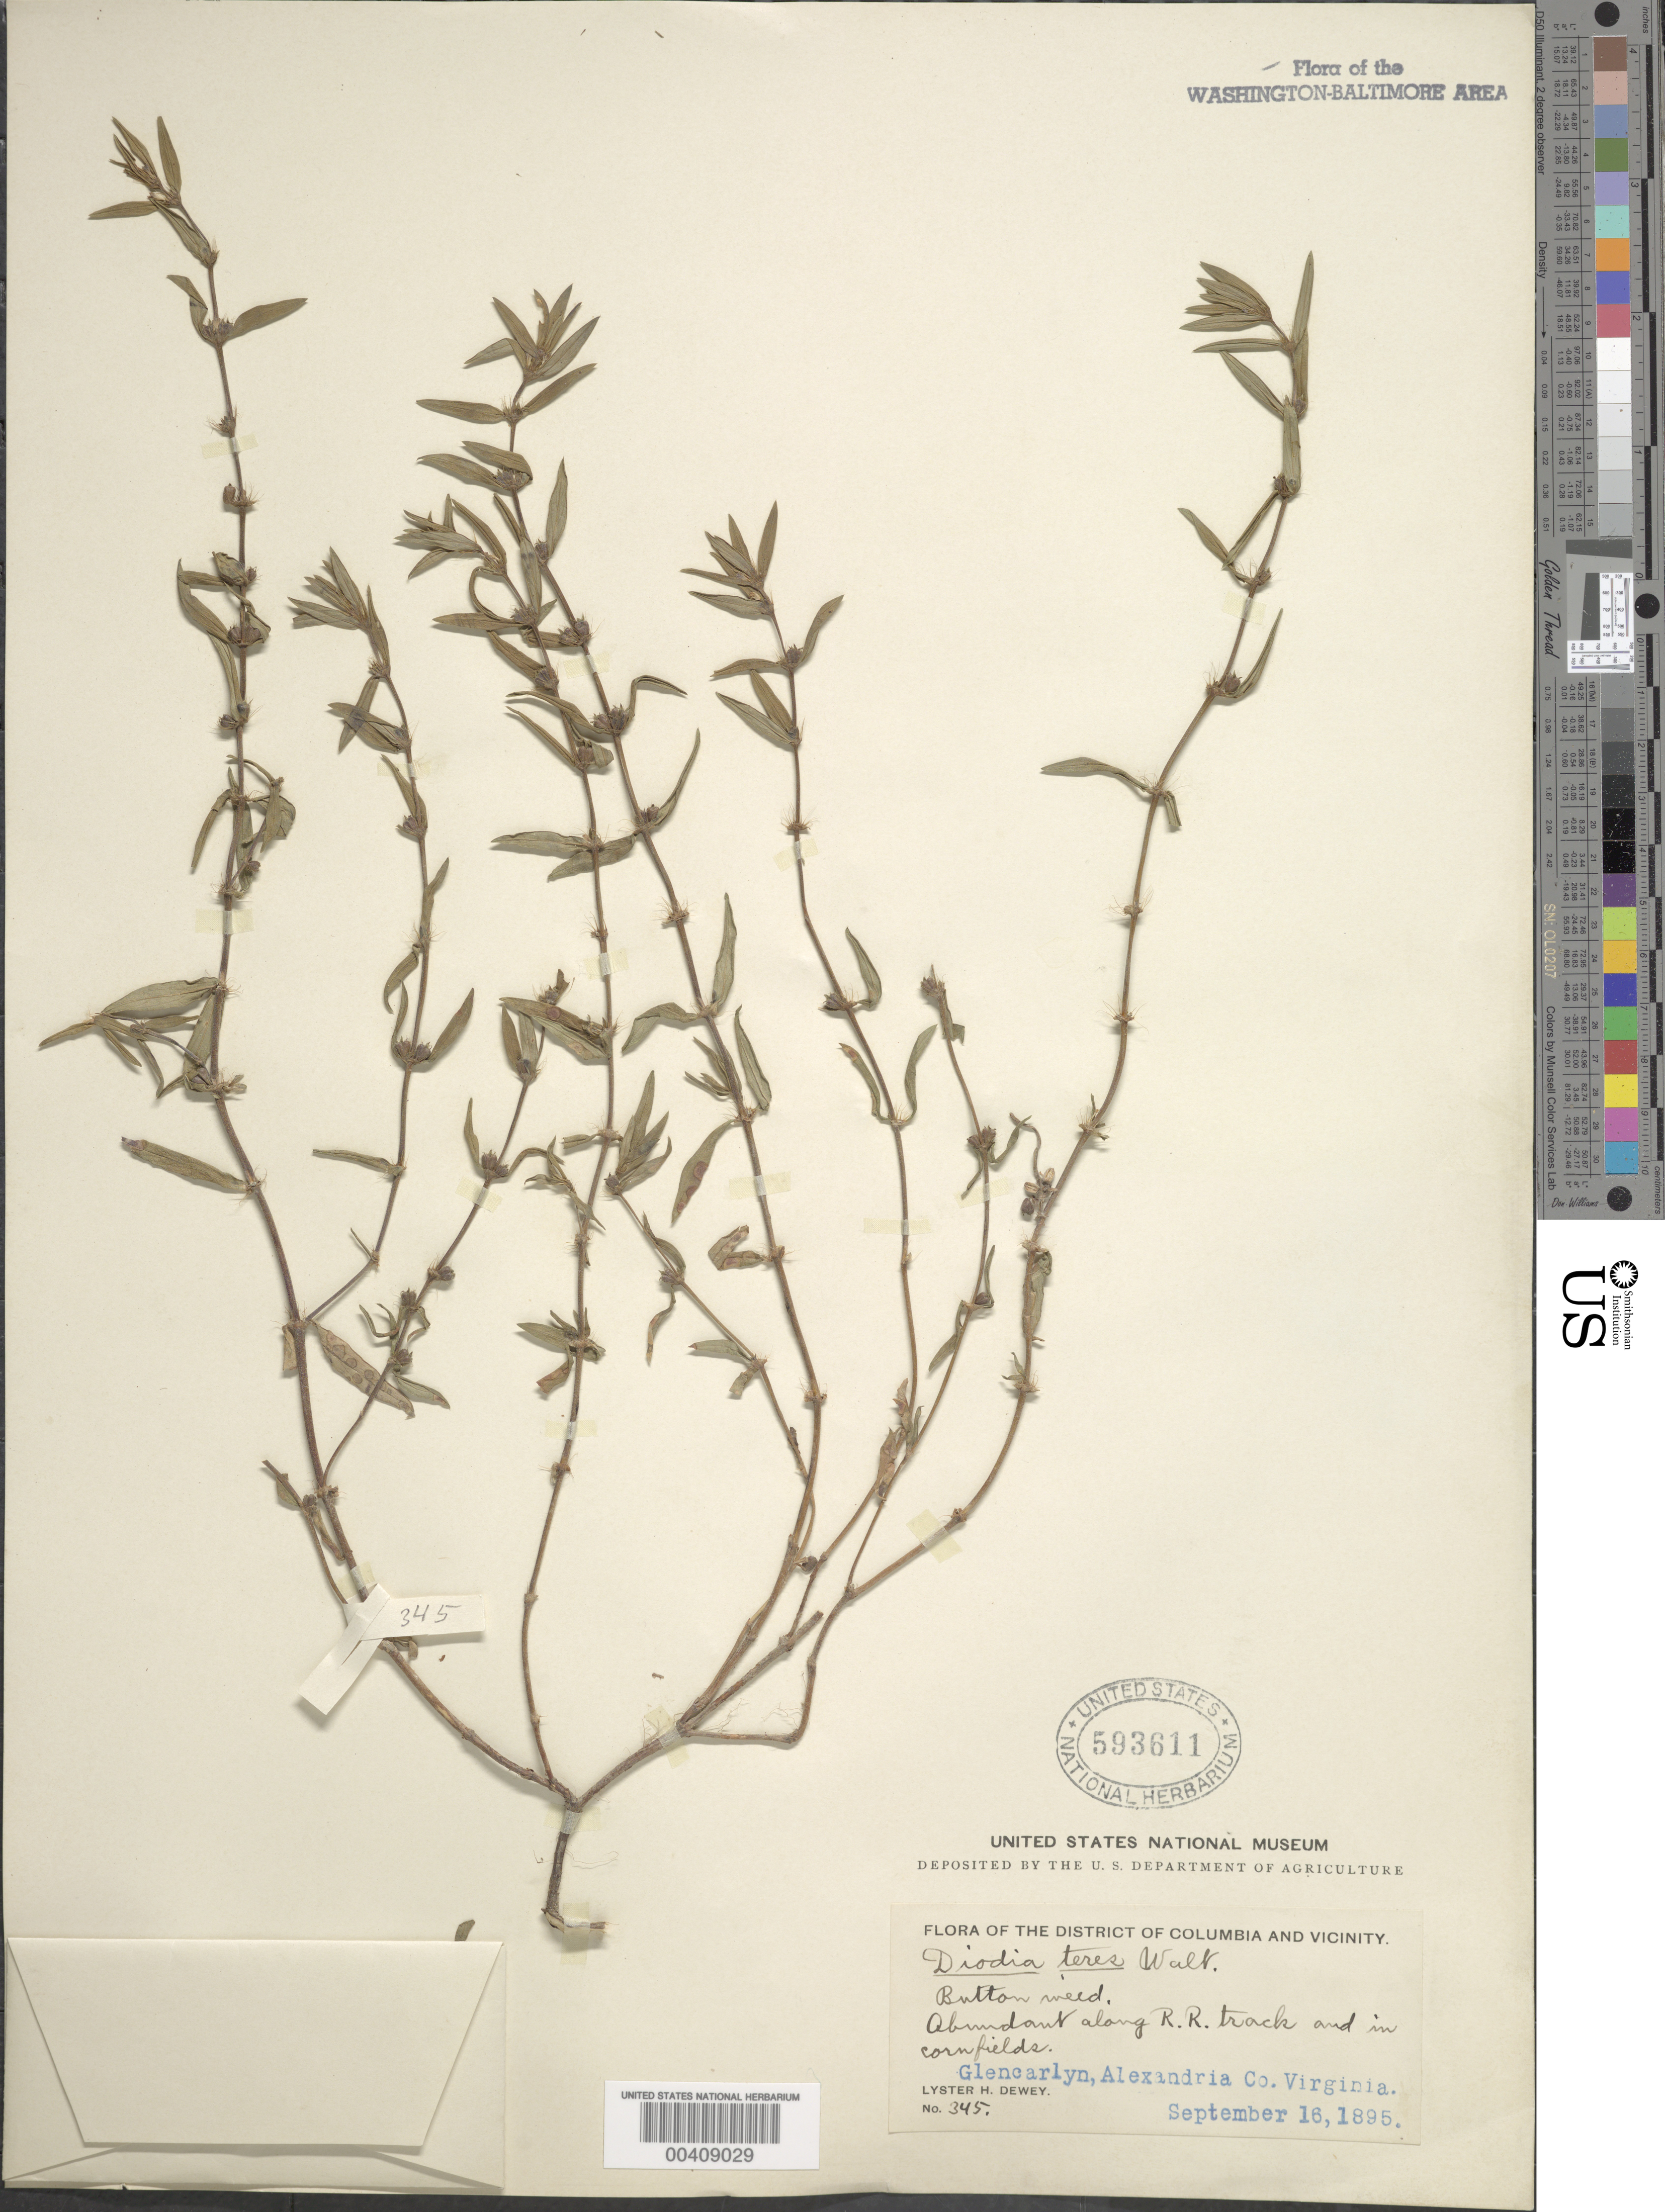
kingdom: Plantae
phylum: Tracheophyta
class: Magnoliopsida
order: Gentianales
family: Rubiaceae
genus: Diodia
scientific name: Diodia teres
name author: Walter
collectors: L. H. Dewey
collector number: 345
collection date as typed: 16 Sep 1895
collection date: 1895-09-16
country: United States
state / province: Virginia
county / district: Arlington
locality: Glencarlyn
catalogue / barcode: US 593611